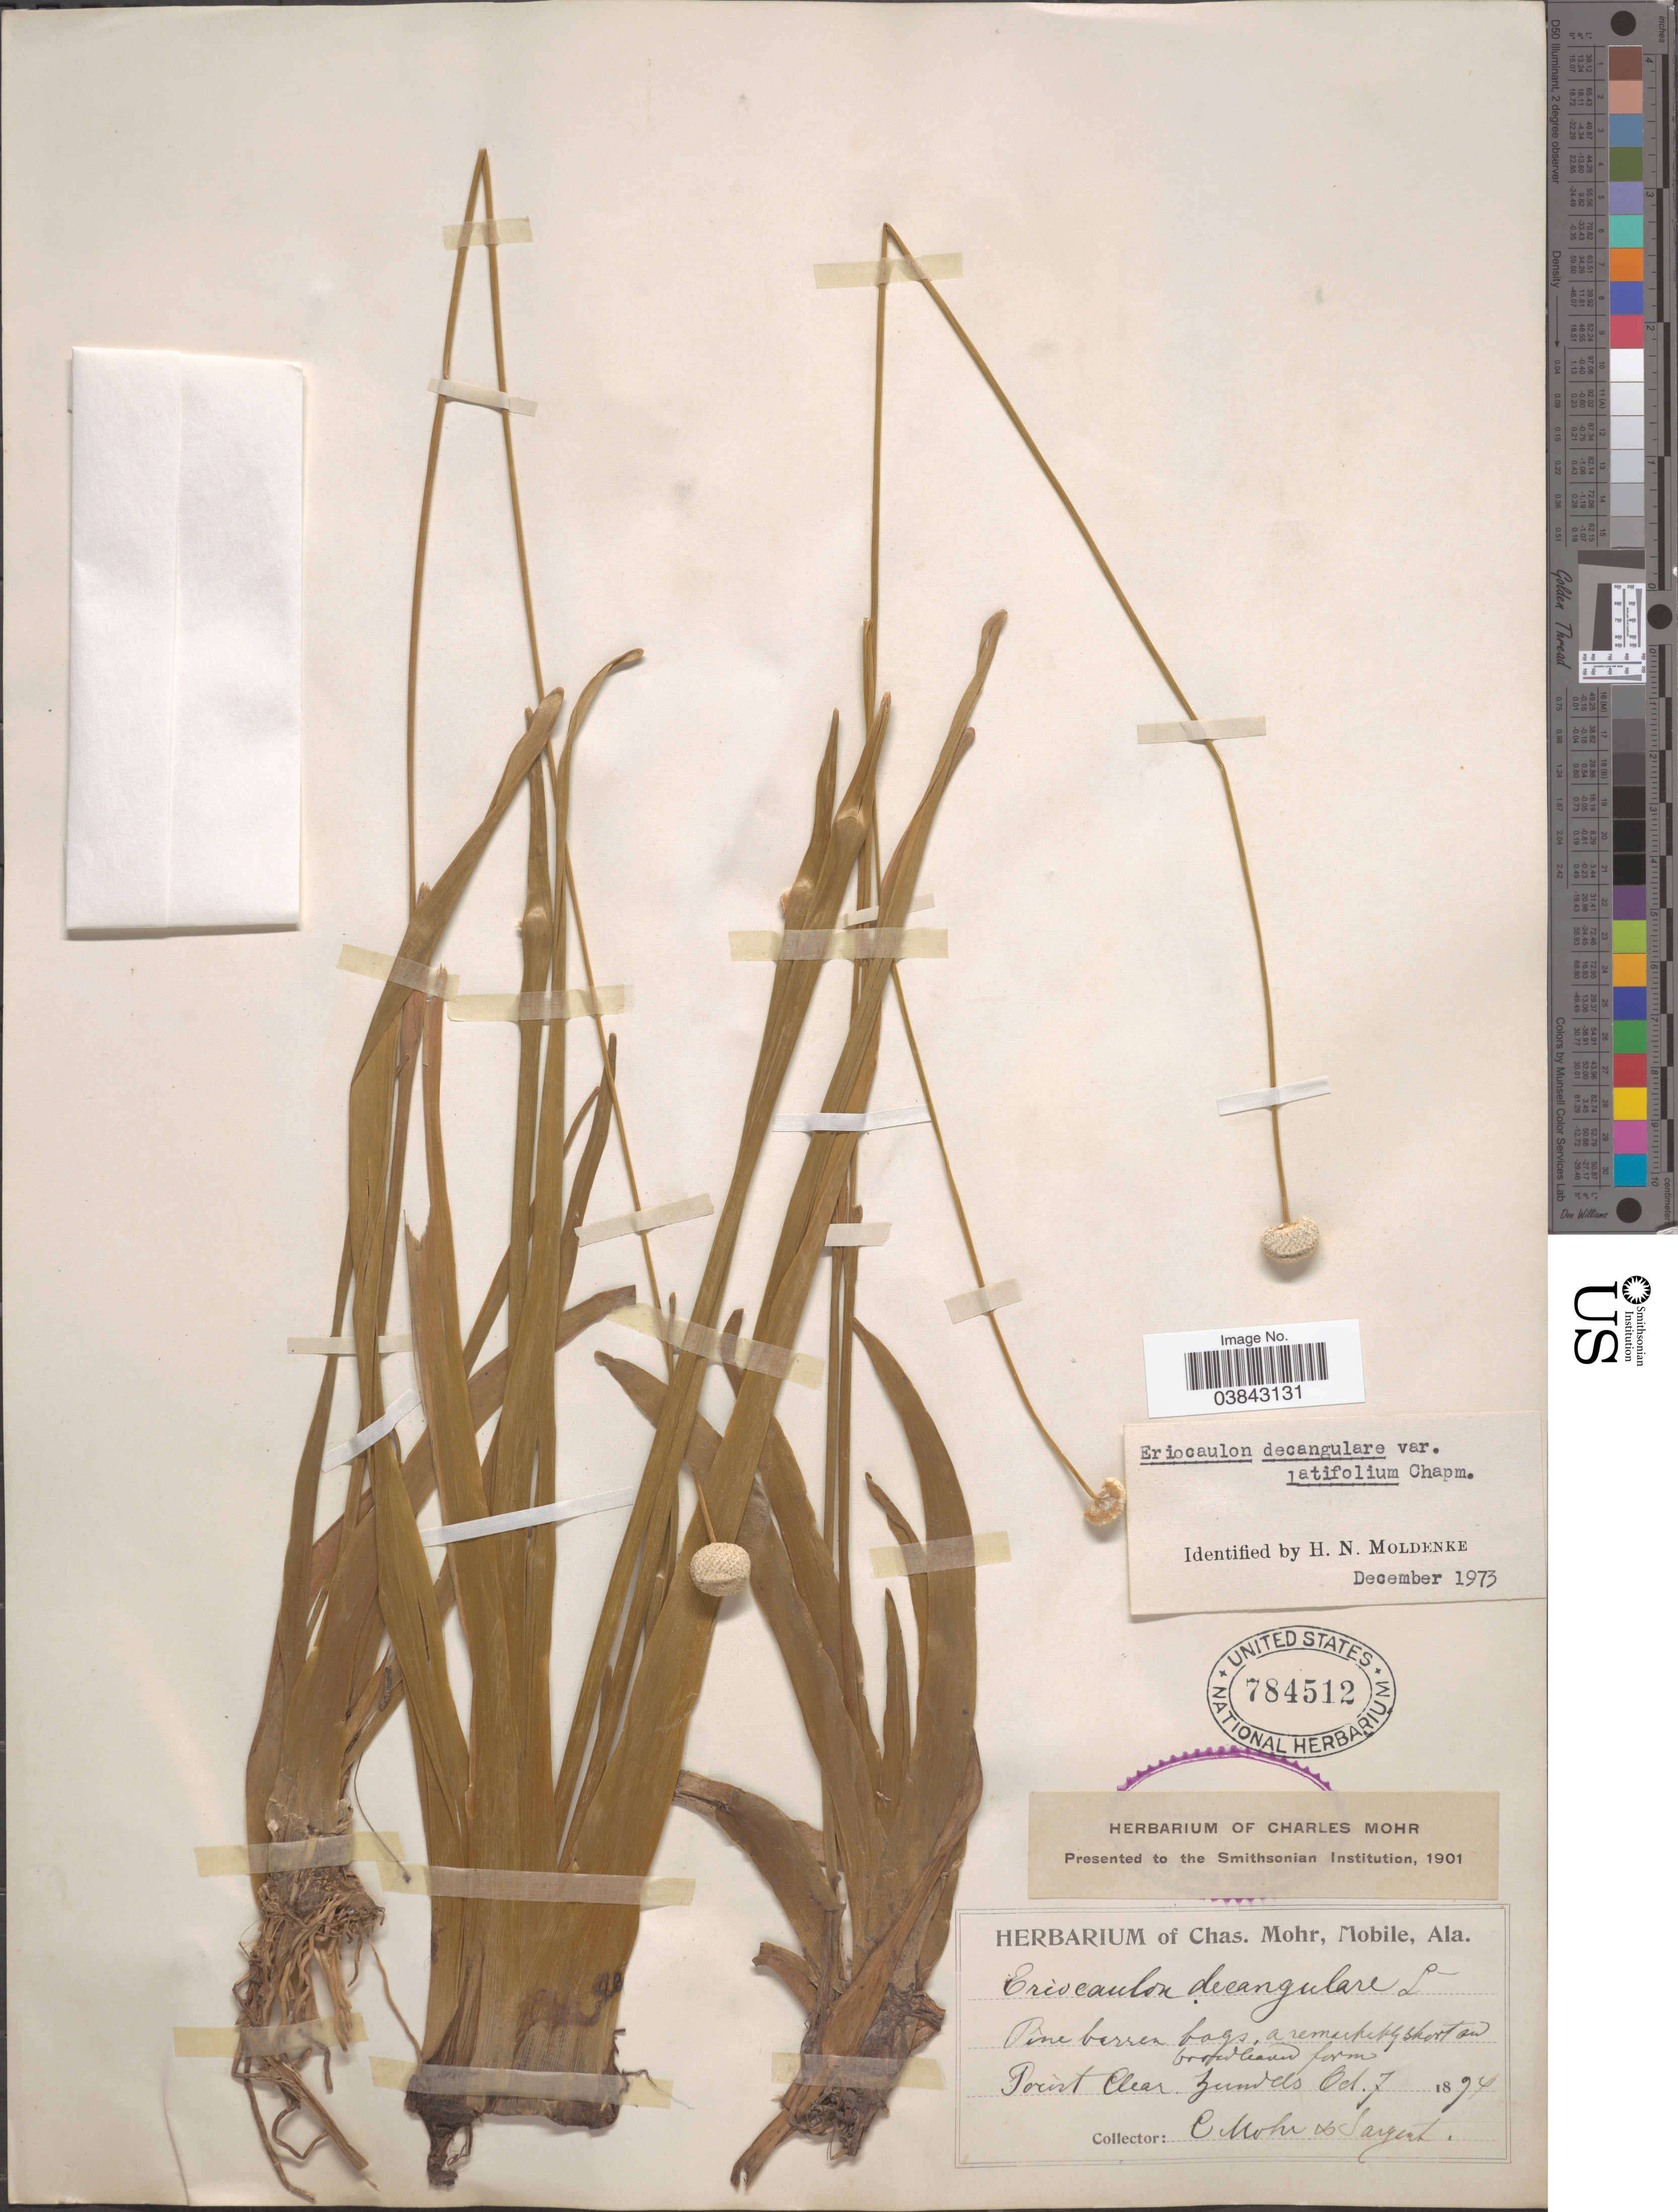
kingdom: Plantae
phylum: Tracheophyta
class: Liliopsida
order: Poales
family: Eriocaulaceae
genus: Eriocaulon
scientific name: Eriocaulon decangulare var. latifolium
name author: Chapm. ex Moldenke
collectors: Mohr, C. T. (herbarium) & -- Sargent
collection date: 1894-10-07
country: United States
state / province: Alabama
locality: Point Clear. Zundels.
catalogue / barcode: US 784512